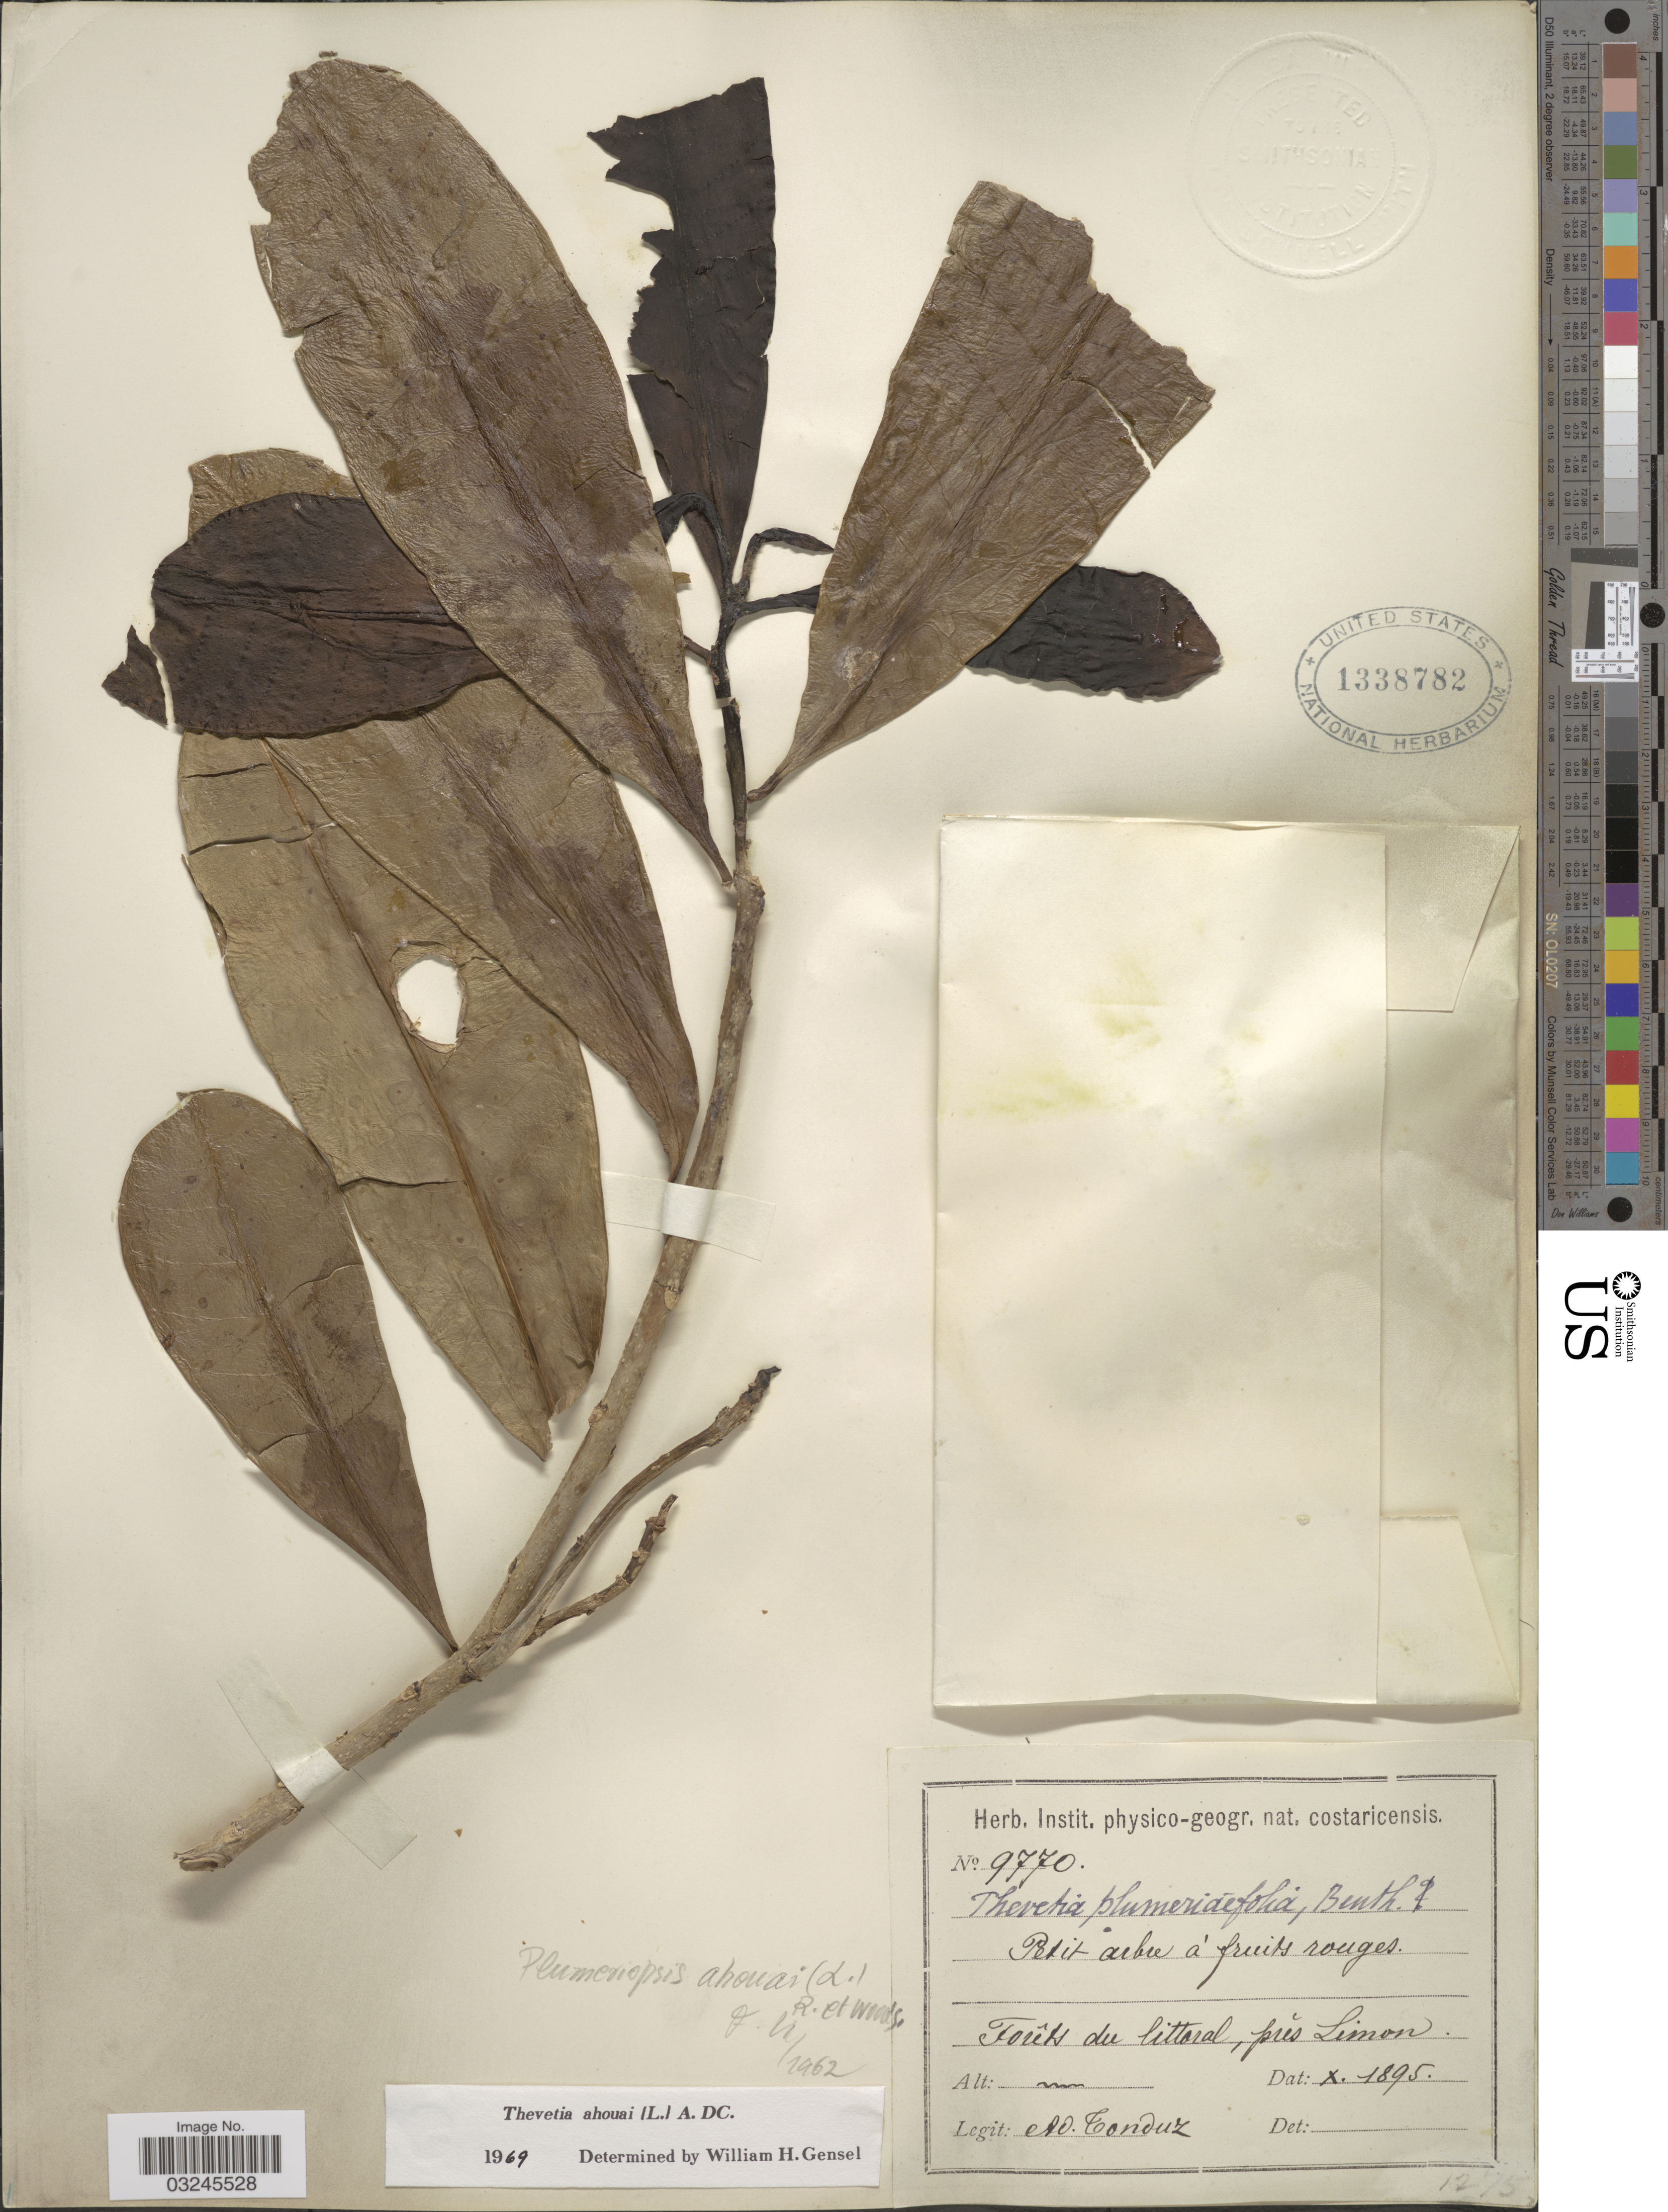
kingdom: Plantae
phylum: Tracheophyta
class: Magnoliopsida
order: Gentianales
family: Apocynaceae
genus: Thevetia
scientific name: Thevetia ahouai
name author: (L.) A. DC.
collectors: A. Tonduz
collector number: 9770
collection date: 1895-10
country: Costa Rica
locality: Forêts du littoral, prés Limon.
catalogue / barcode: US 1338782